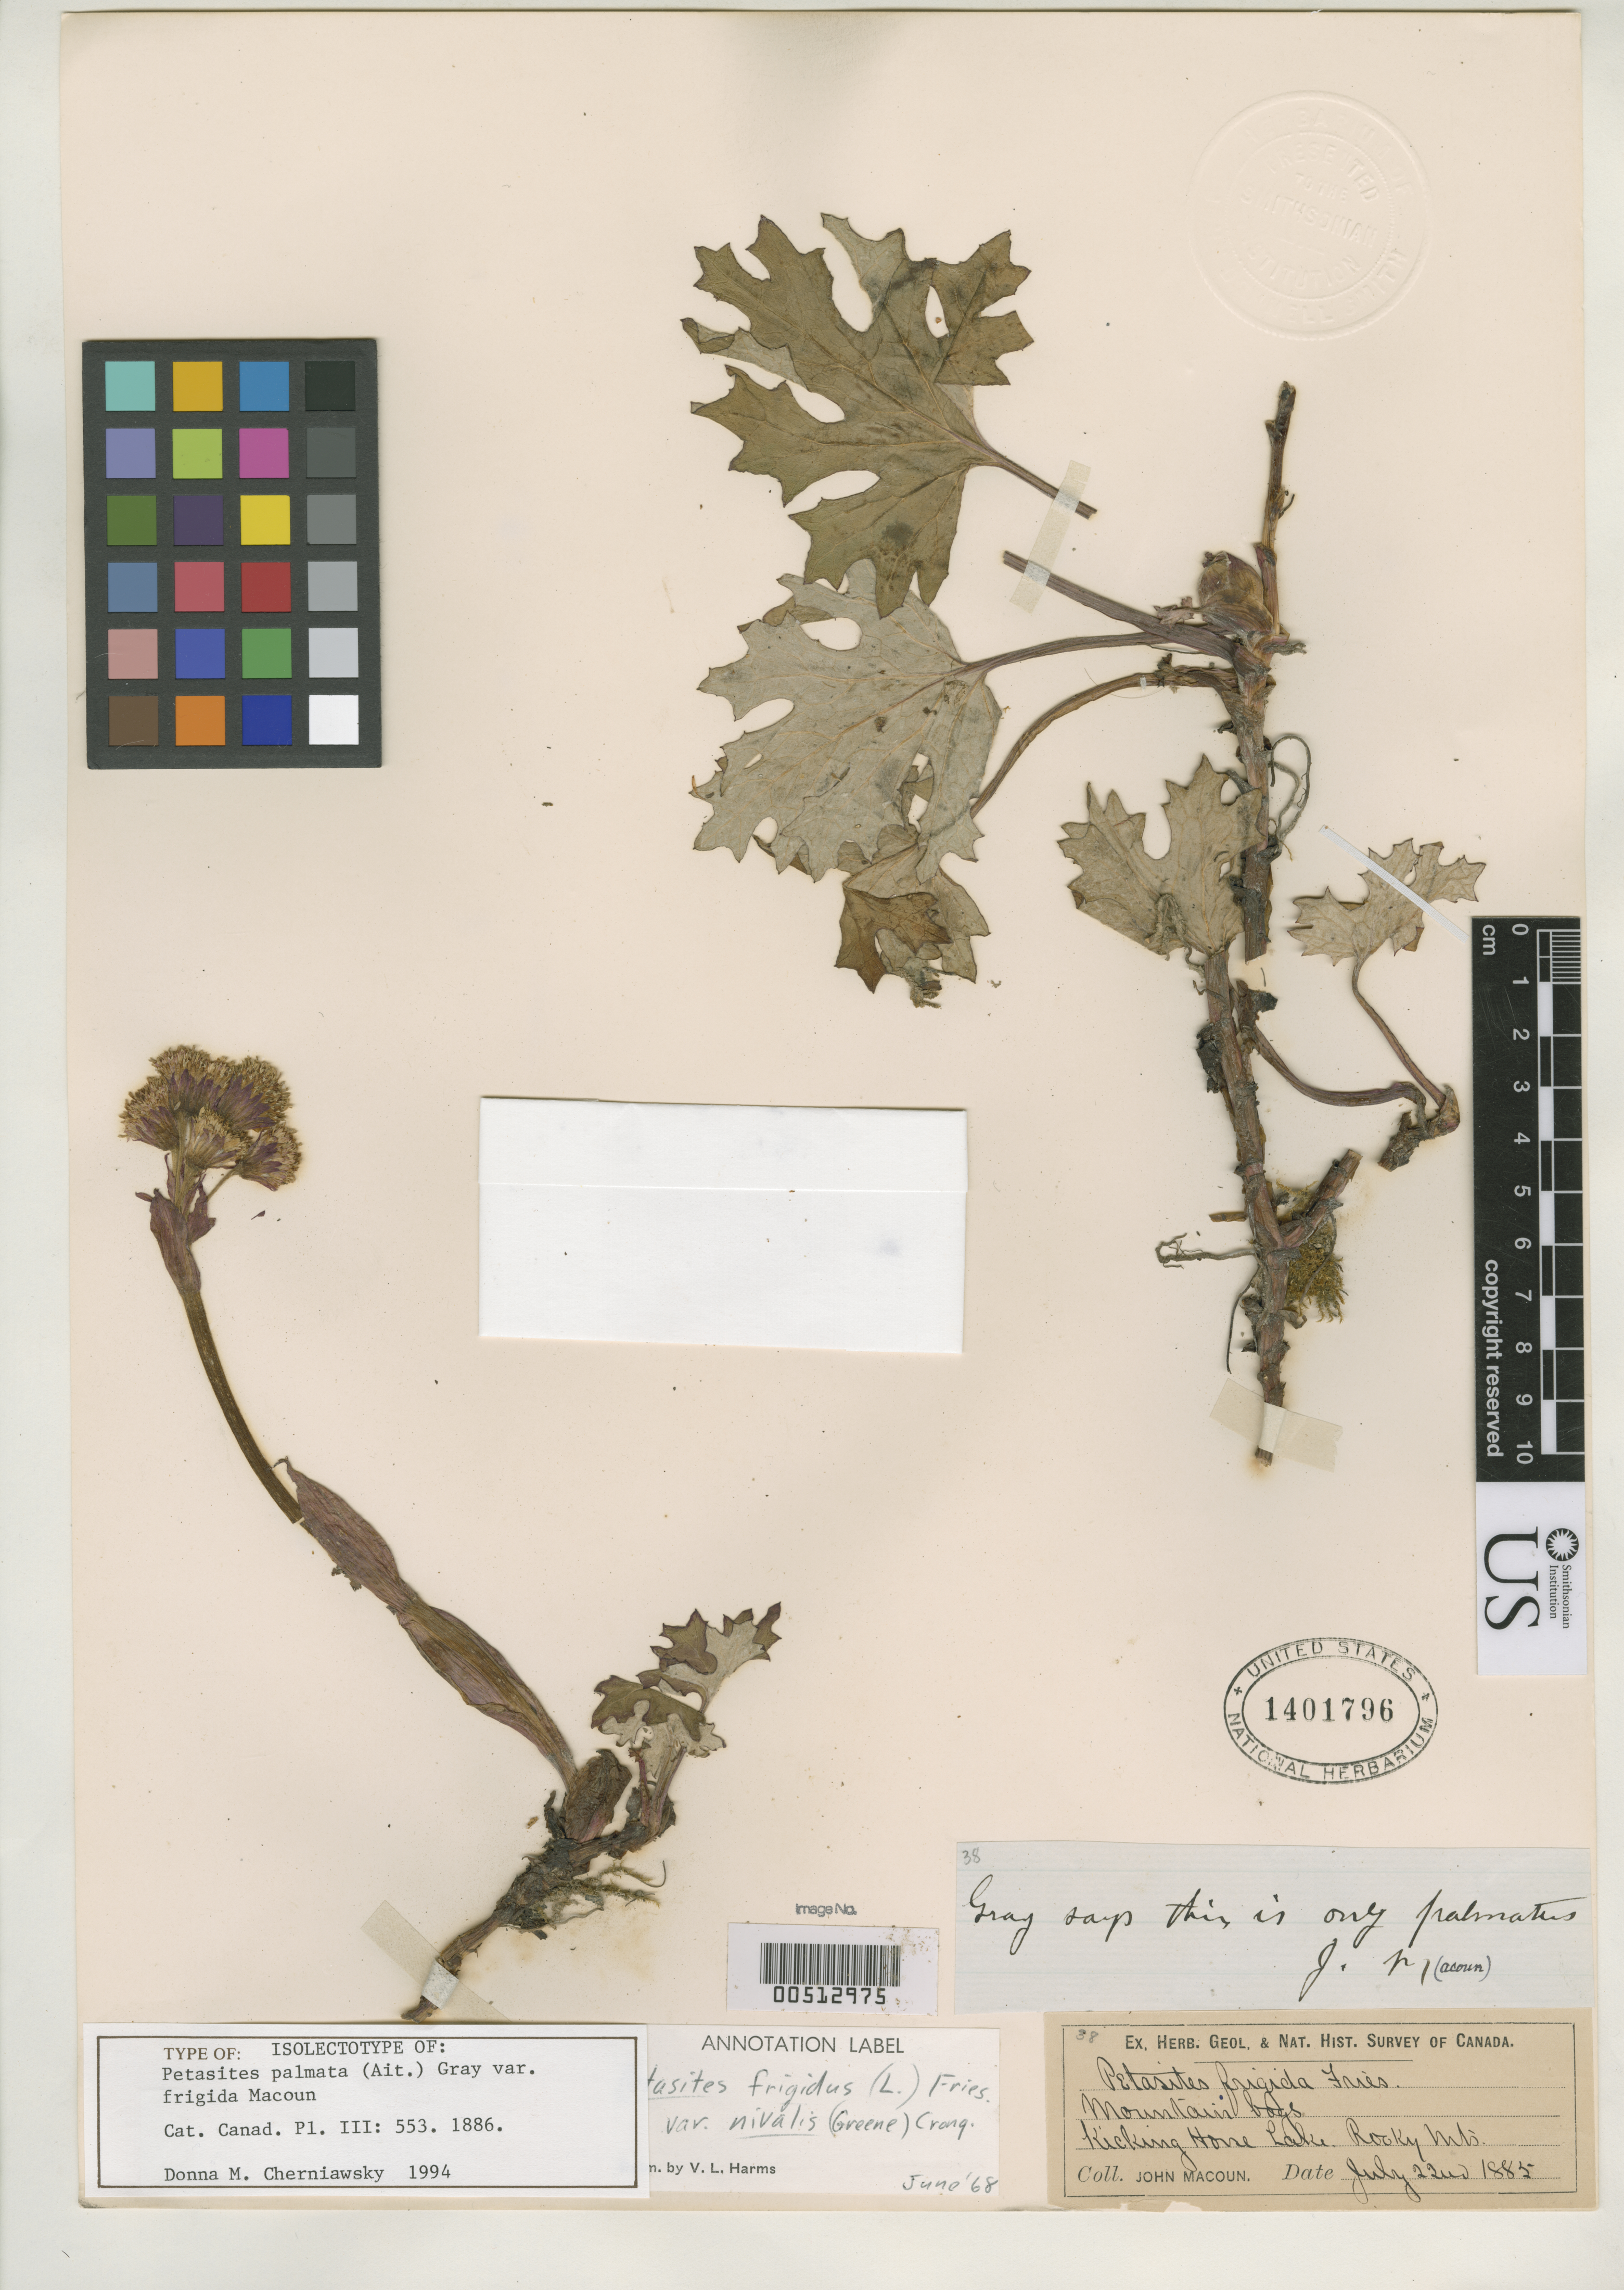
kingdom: Plantae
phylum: Tracheophyta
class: Magnoliopsida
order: Asterales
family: Asteraceae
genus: Petasites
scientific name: Petasites palmatus var. frigidus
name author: Macoun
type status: Isosyntype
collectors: J. Macoun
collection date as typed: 22 Jul 1885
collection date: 1885-07-22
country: Canada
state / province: Alberta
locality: Kicking Horse Lake, Rocky Mountains.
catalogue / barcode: US 1401796